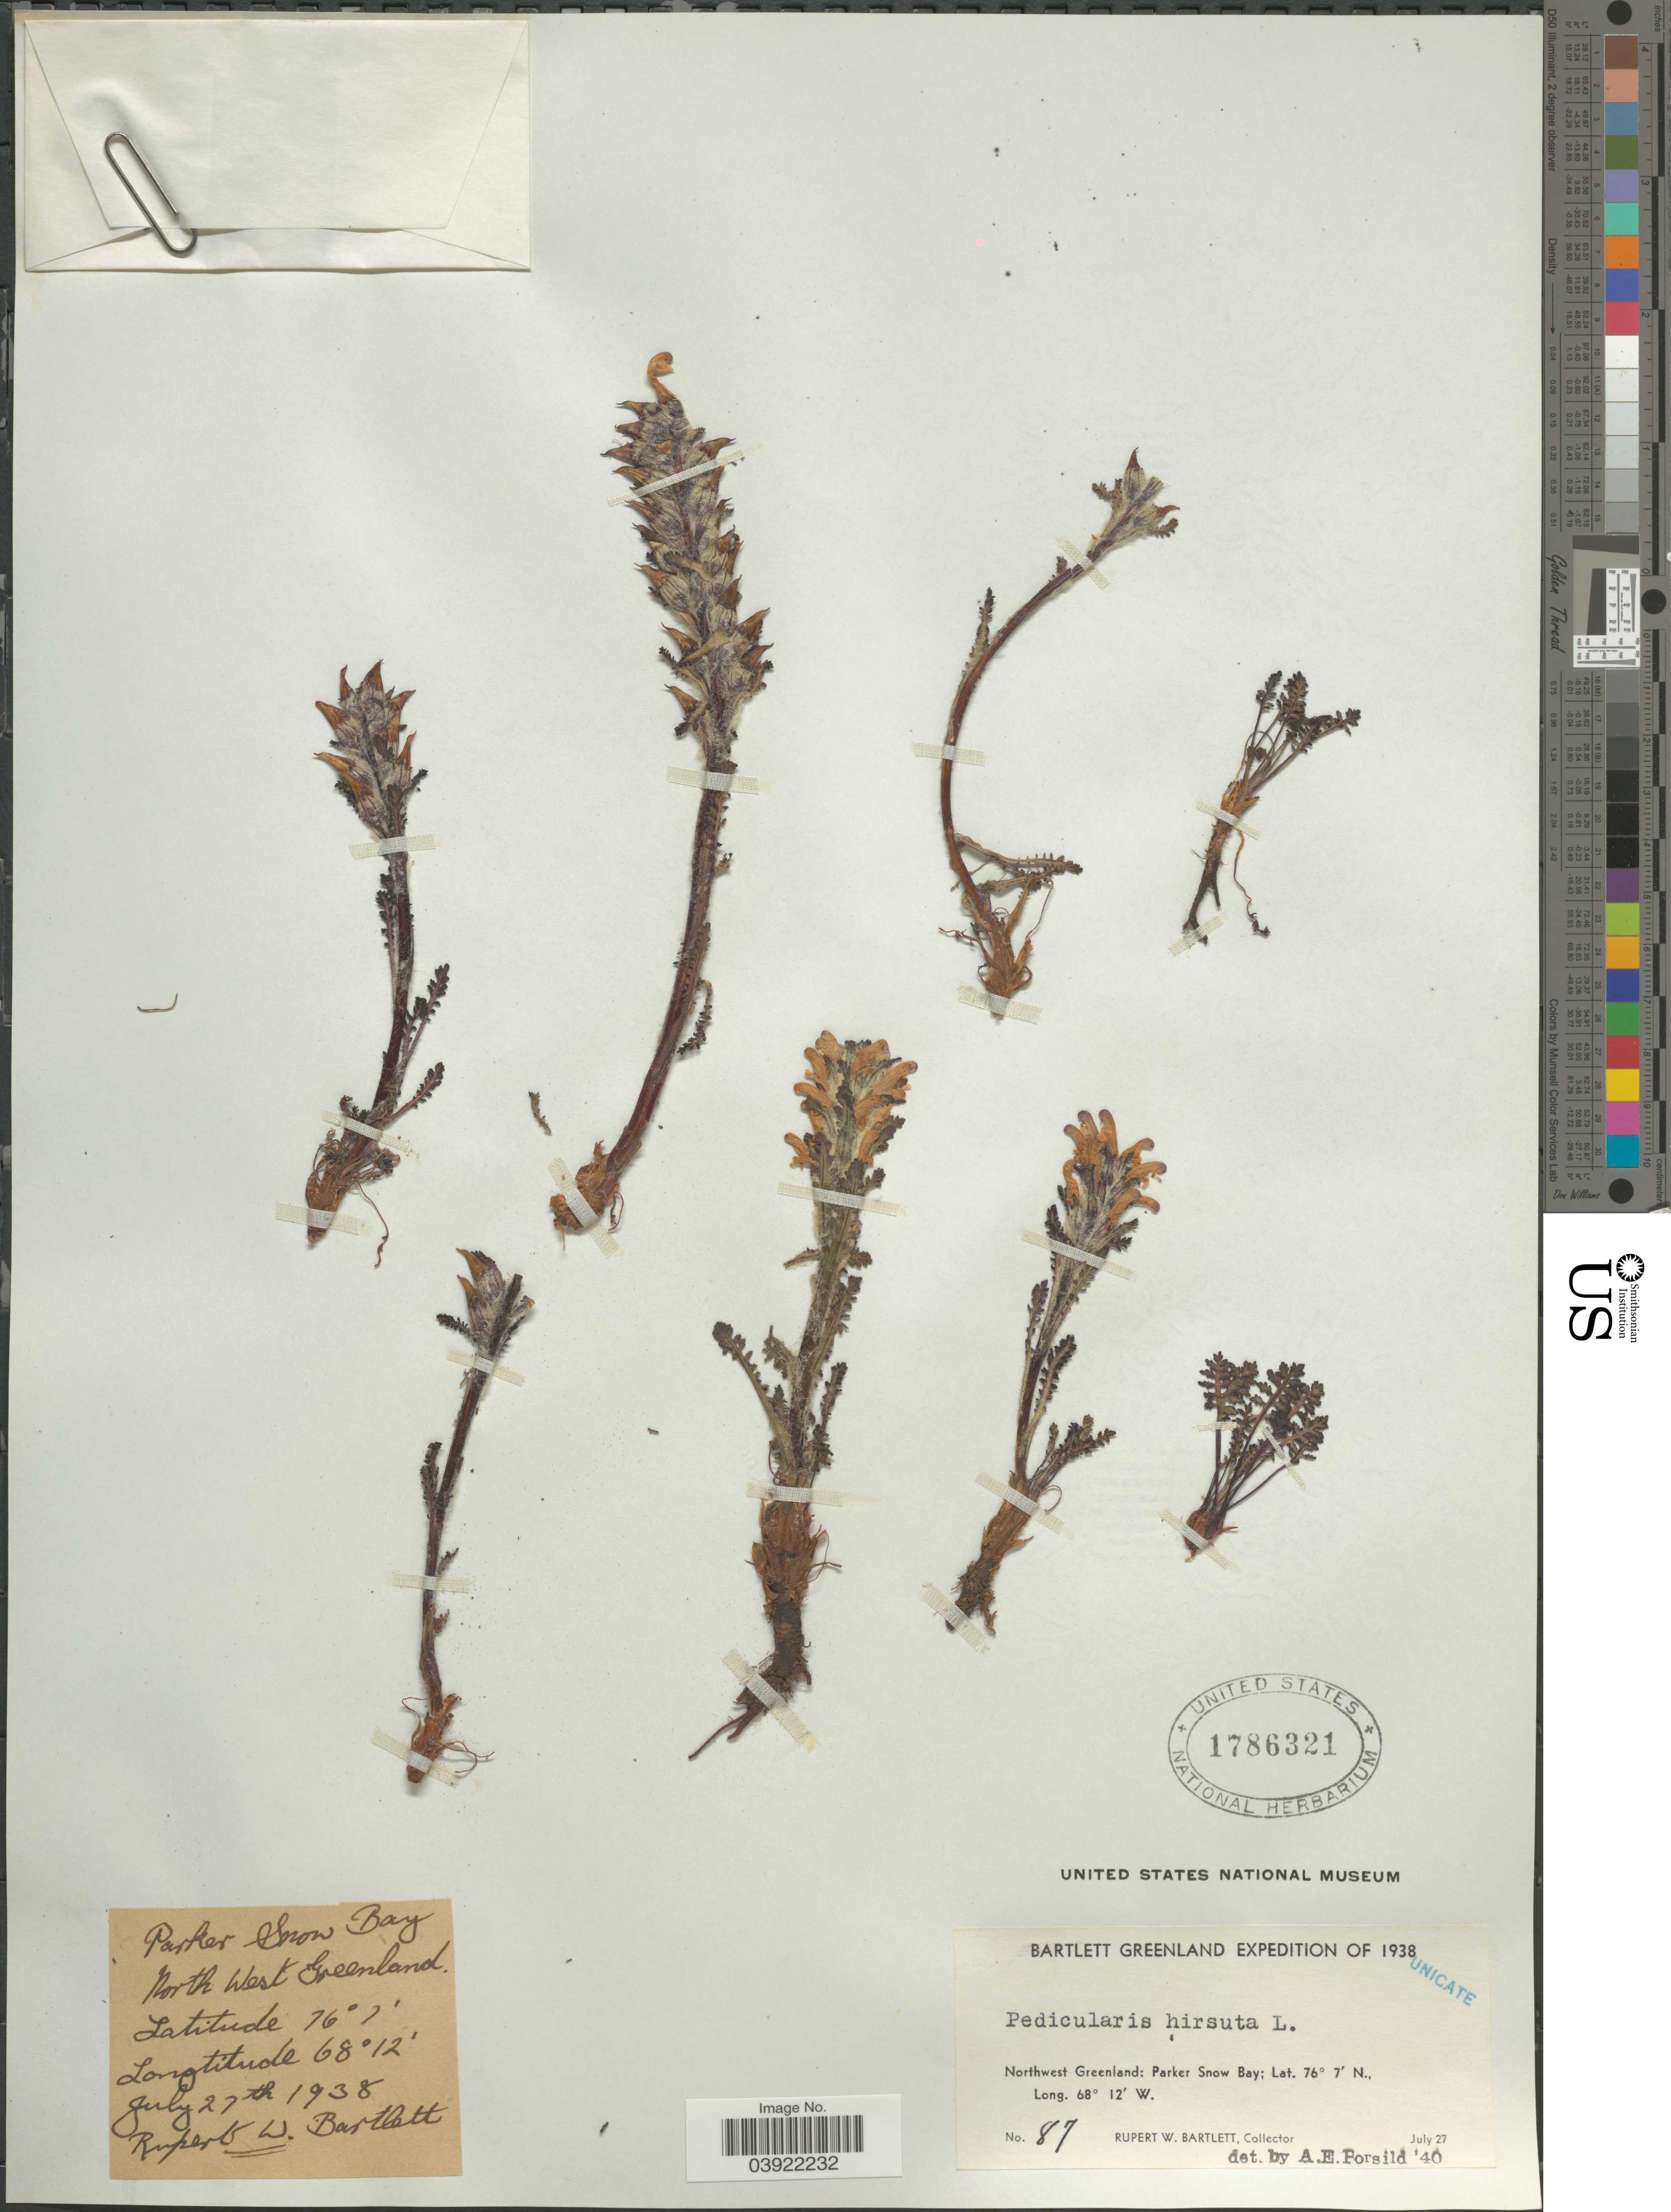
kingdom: Plantae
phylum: Tracheophyta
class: Magnoliopsida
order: Lamiales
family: Orobanchaceae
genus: Pedicularis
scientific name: Pedicularis hirsuta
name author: L.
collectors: R. W. Bartlett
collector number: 87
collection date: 1938-07-27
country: Greenland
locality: Parker Snow Bay. North West Greenland. Northwest Greenland: Parker Snow Bay.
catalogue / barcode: US 1786321